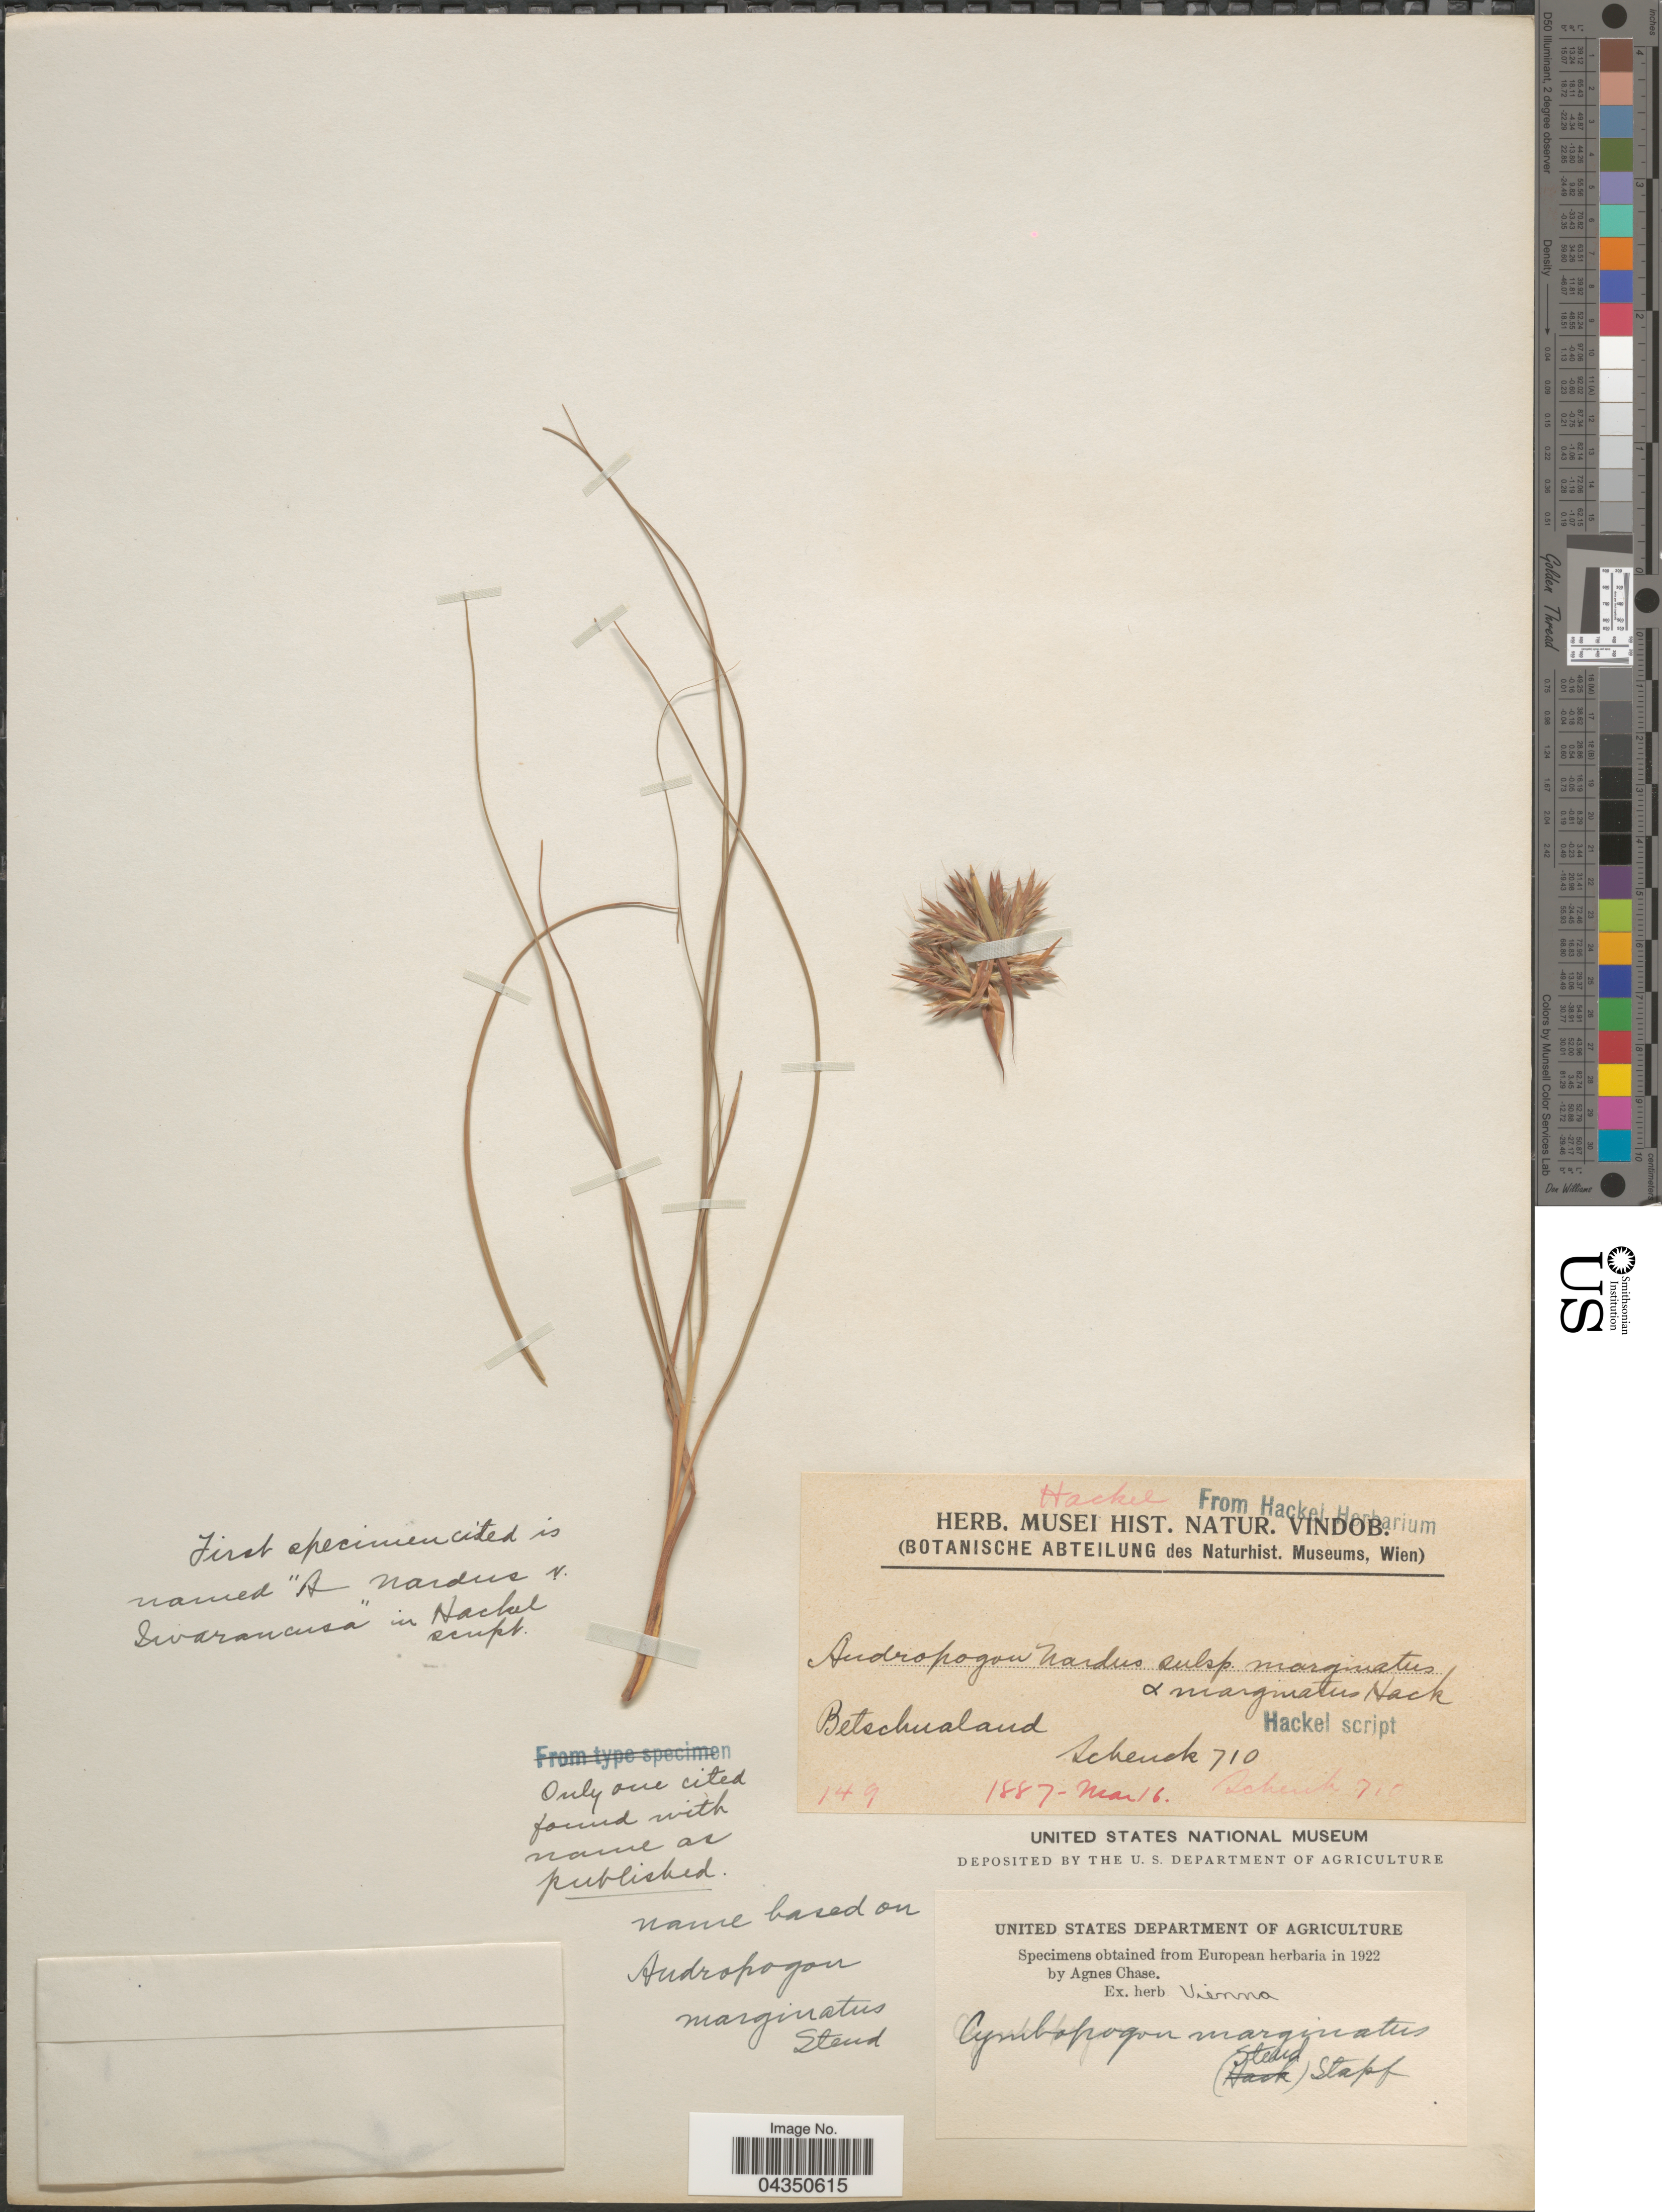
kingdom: Plantae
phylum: Tracheophyta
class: Liliopsida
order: Poales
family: Poaceae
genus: Cymbopogon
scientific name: Cymbopogon marginatus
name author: Stapf ex Burtt Davy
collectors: Schenck, --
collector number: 710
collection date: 1887-03-16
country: Botswana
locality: Betschualand.